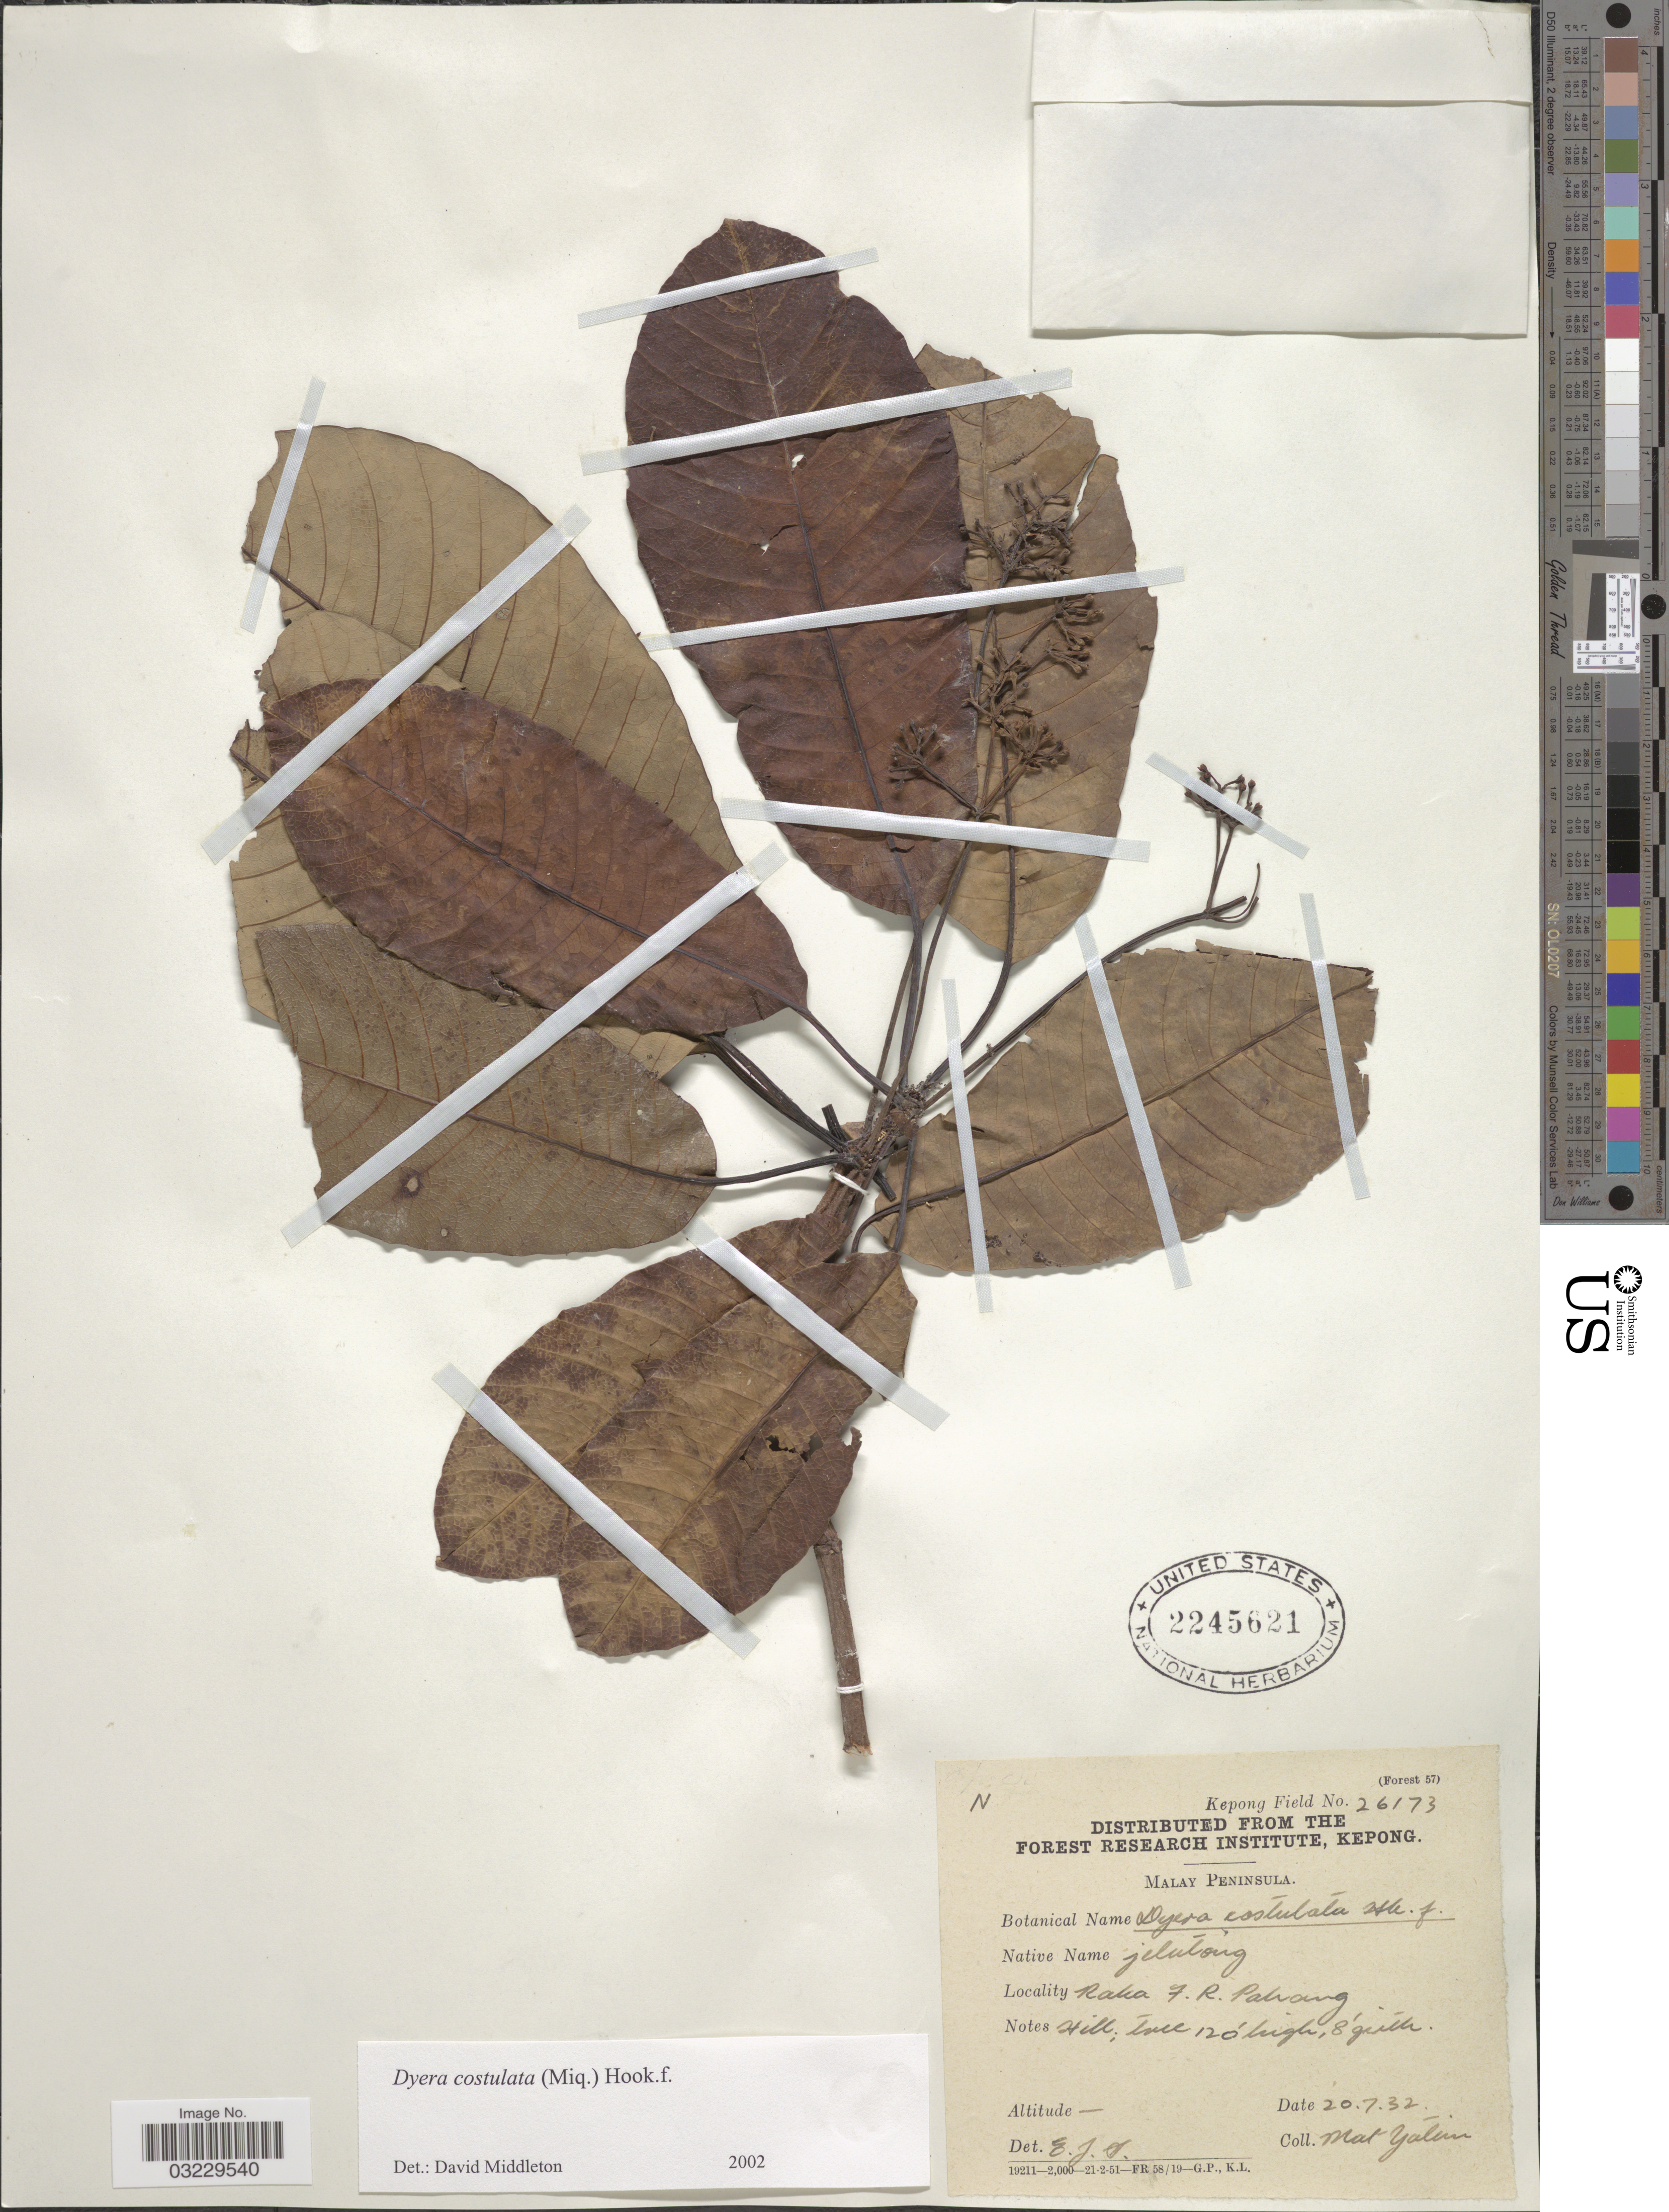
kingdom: Plantae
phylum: Tracheophyta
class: Magnoliopsida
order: Gentianales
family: Apocynaceae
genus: Dyera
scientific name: Dyera costulata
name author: (Miq.) Hook. f.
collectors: M. Galun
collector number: Kepong Field 26173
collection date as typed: Transcribed d/m/y: 20/7/32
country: Malaysia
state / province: Pahang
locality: Malay Peninsula. Raka F.R. Pahang.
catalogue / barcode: US 2245621